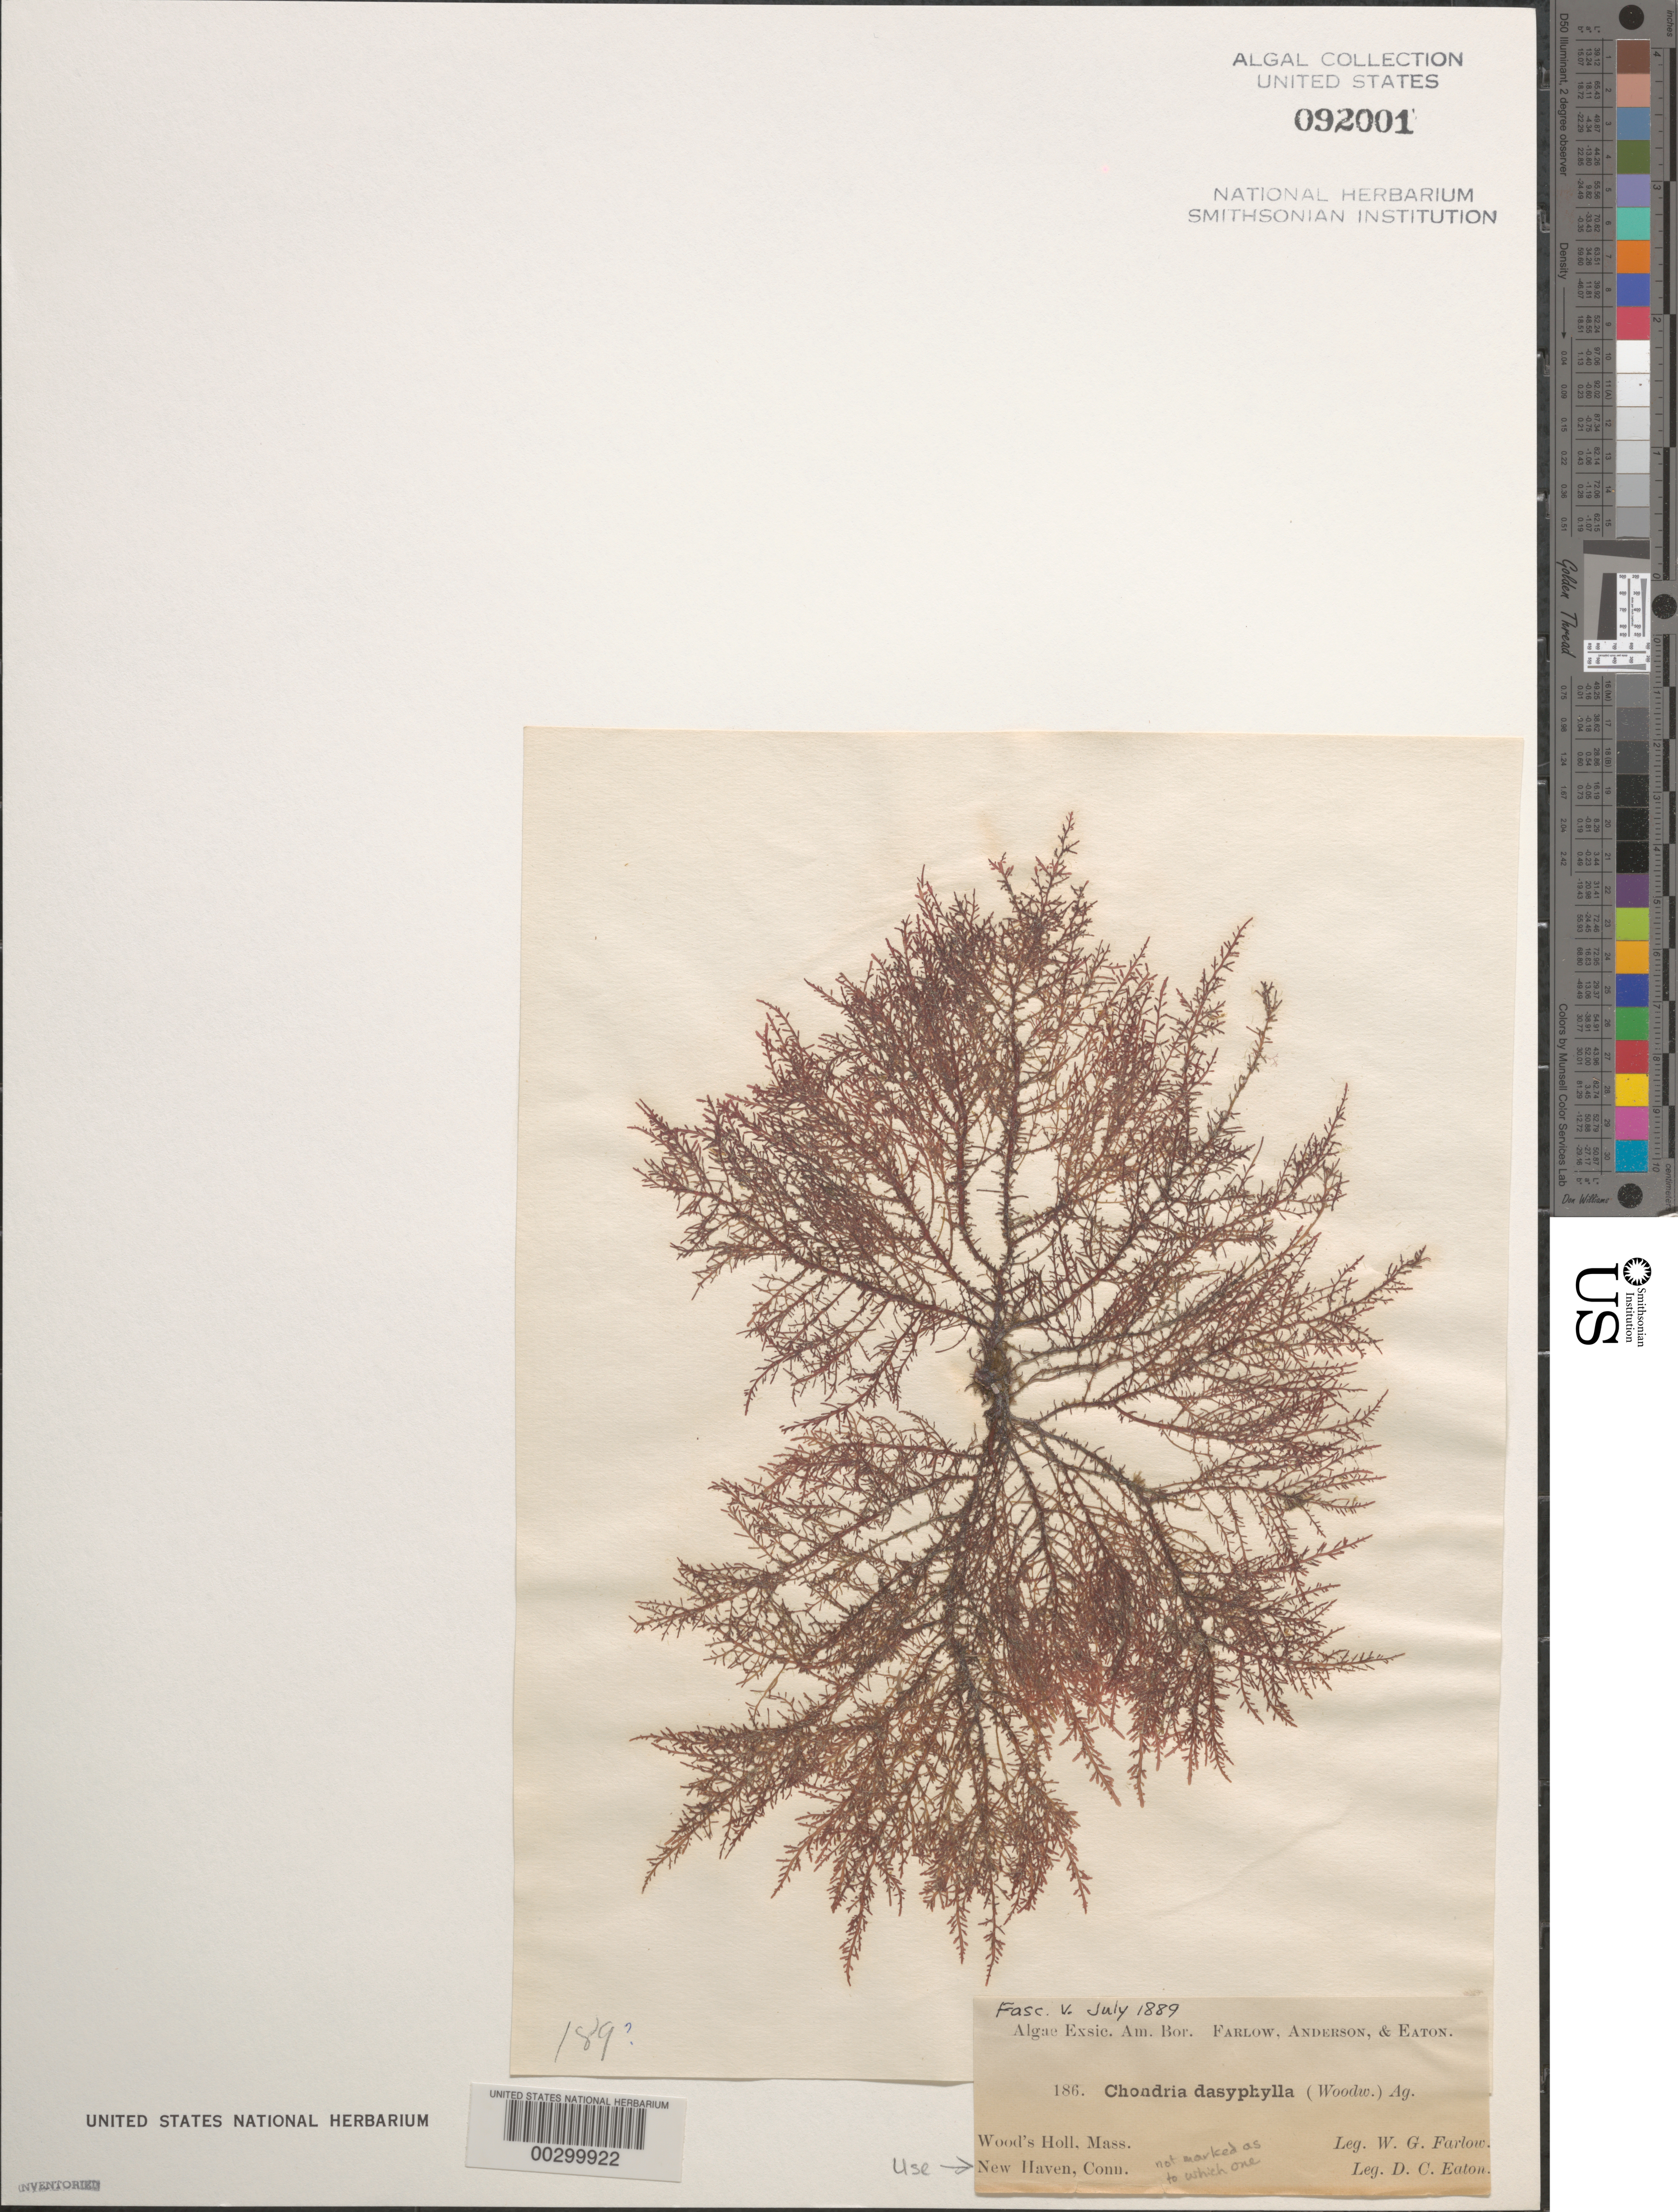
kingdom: Plantae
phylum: Rhodophyta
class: Florideophyceae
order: Ceramiales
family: Rhodomelaceae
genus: Chondria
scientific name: Chondria dasyphylla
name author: (Woodw.) C. Agardh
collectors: D. C. Eaton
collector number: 186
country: United States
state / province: Connecticut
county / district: New Haven County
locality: New Haven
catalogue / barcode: US 92001